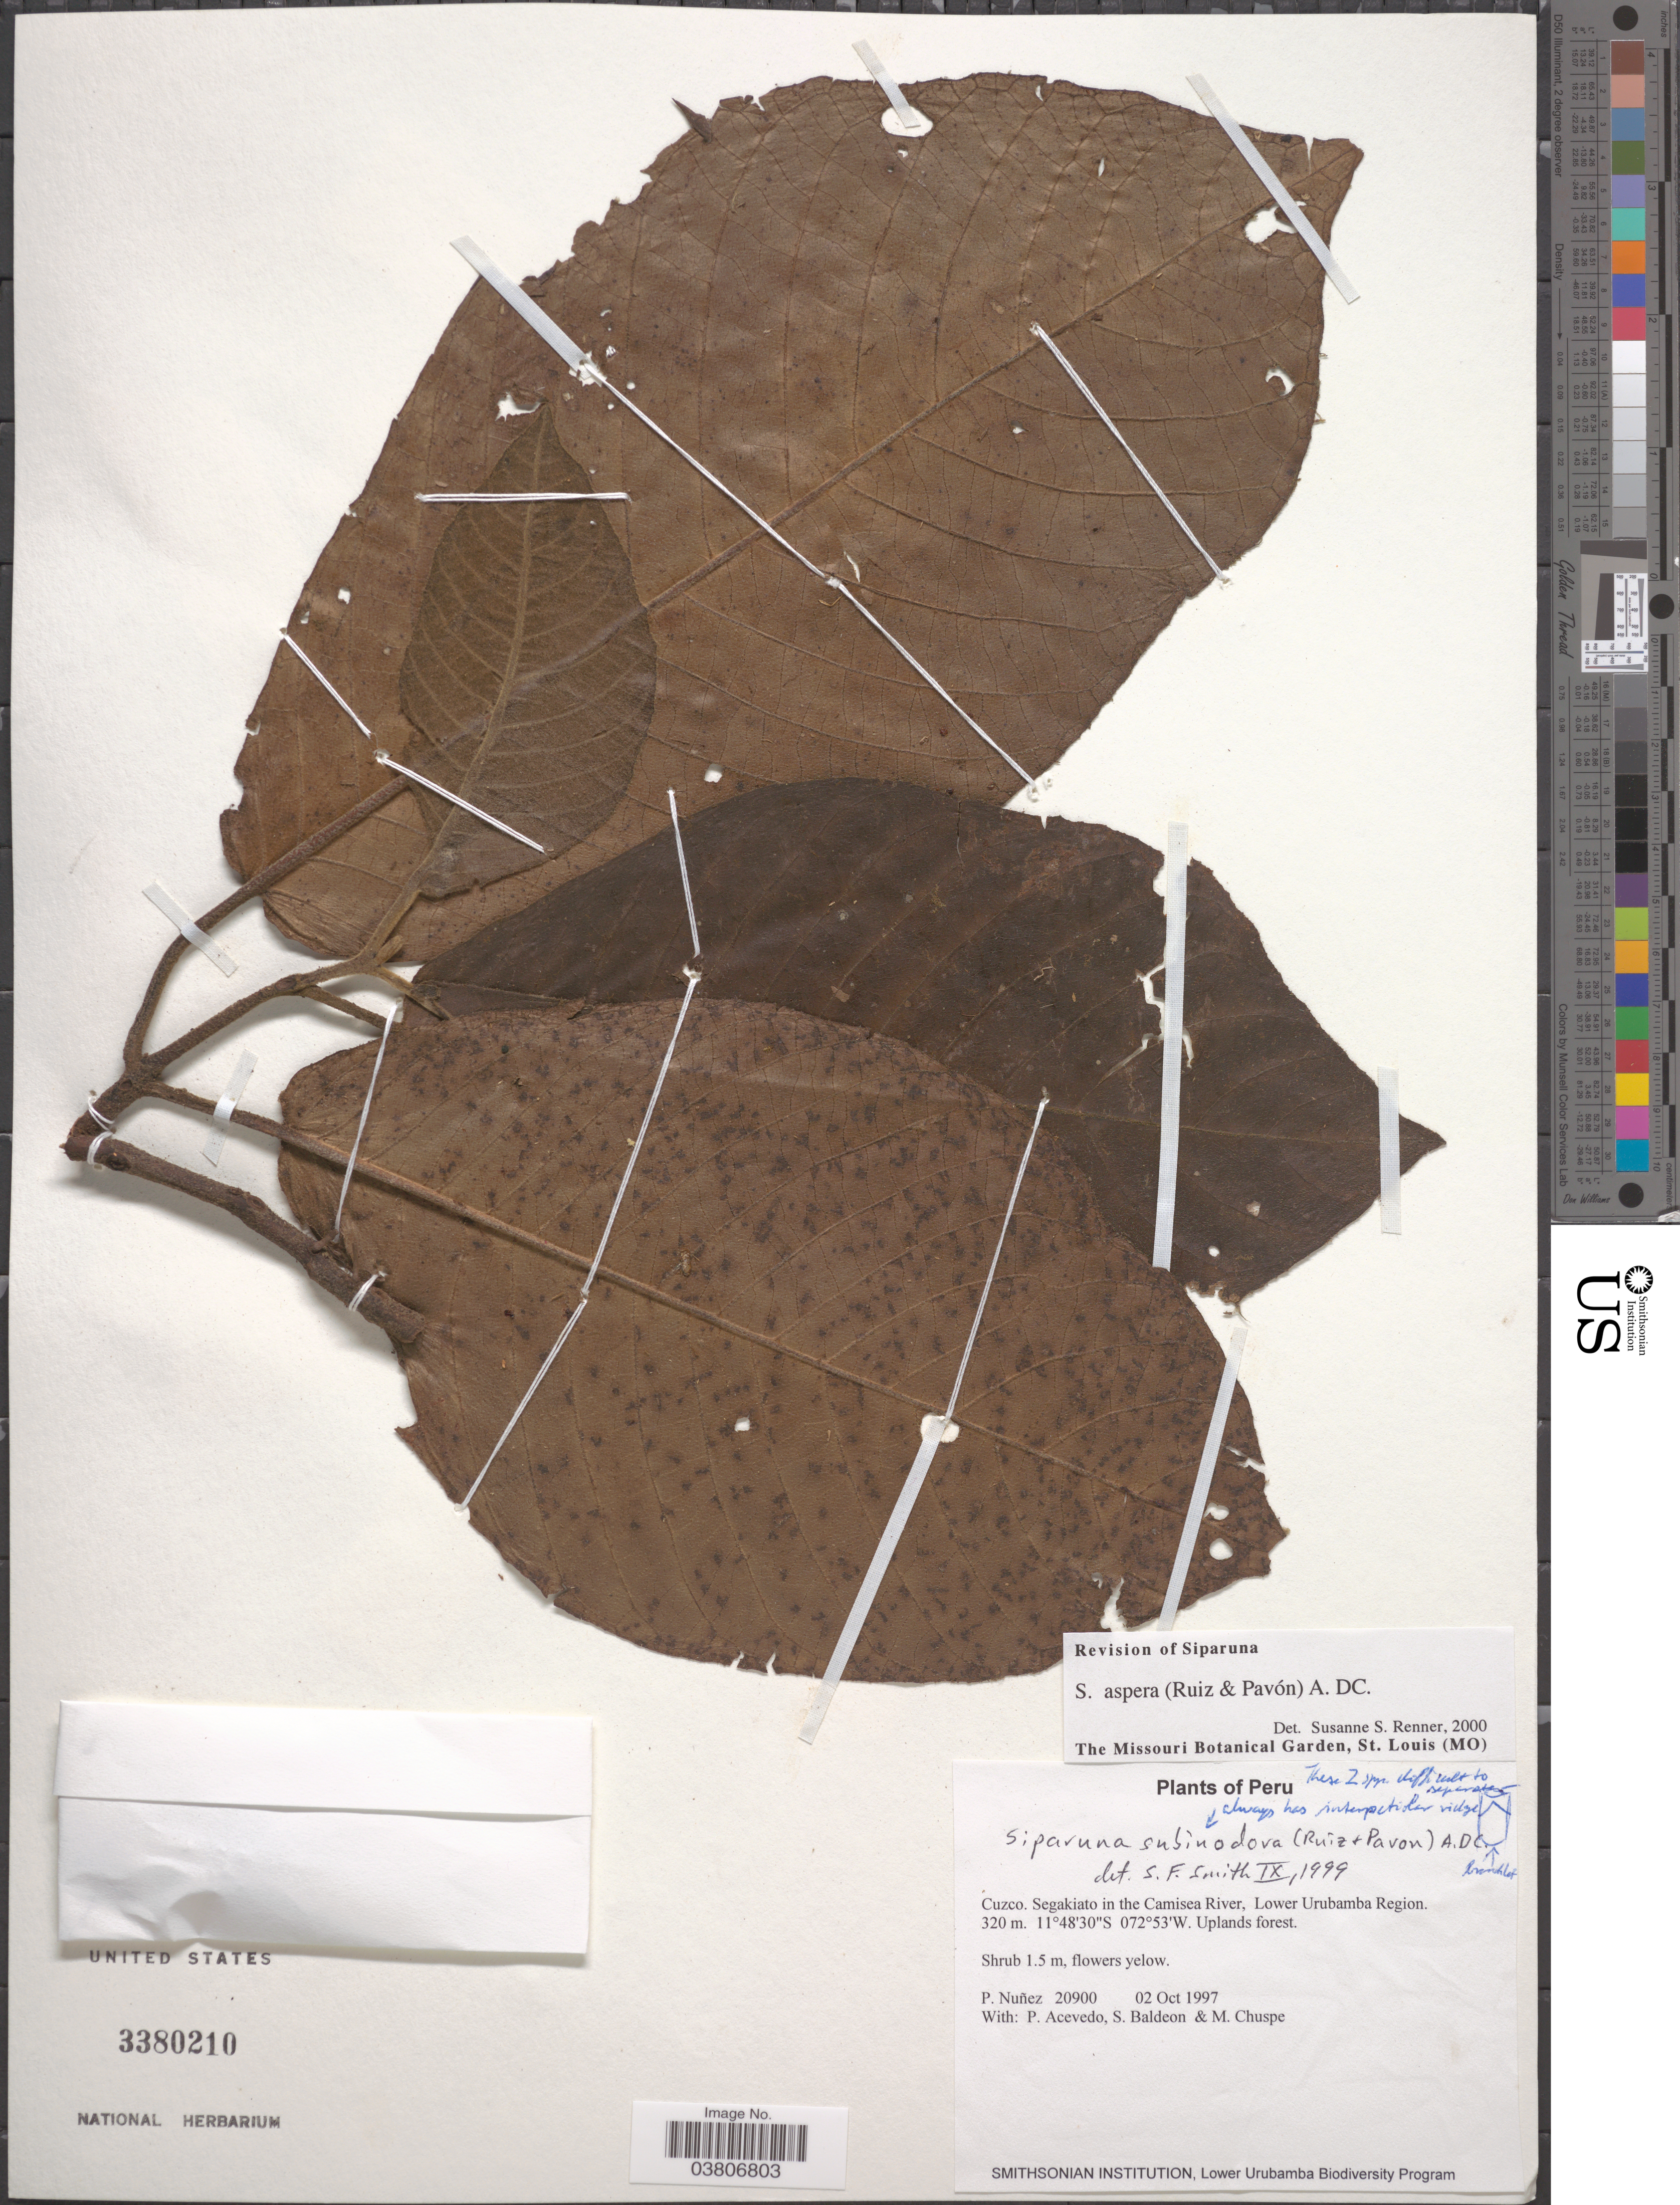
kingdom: Plantae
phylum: Tracheophyta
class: Magnoliopsida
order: Laurales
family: Siparunaceae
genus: Siparuna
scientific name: Siparuna aspera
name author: (Ruiz & Pav.) A. DC.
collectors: P. Nuñez V., P. Acevedo-Rodr., S. Baldeon & M. Chuspe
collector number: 20900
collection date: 1997-10-02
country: Peru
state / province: Cusco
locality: Cuzco. Segakiato in the Camisea River, Lower Urubamba Region.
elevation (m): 320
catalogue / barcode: US 3380210